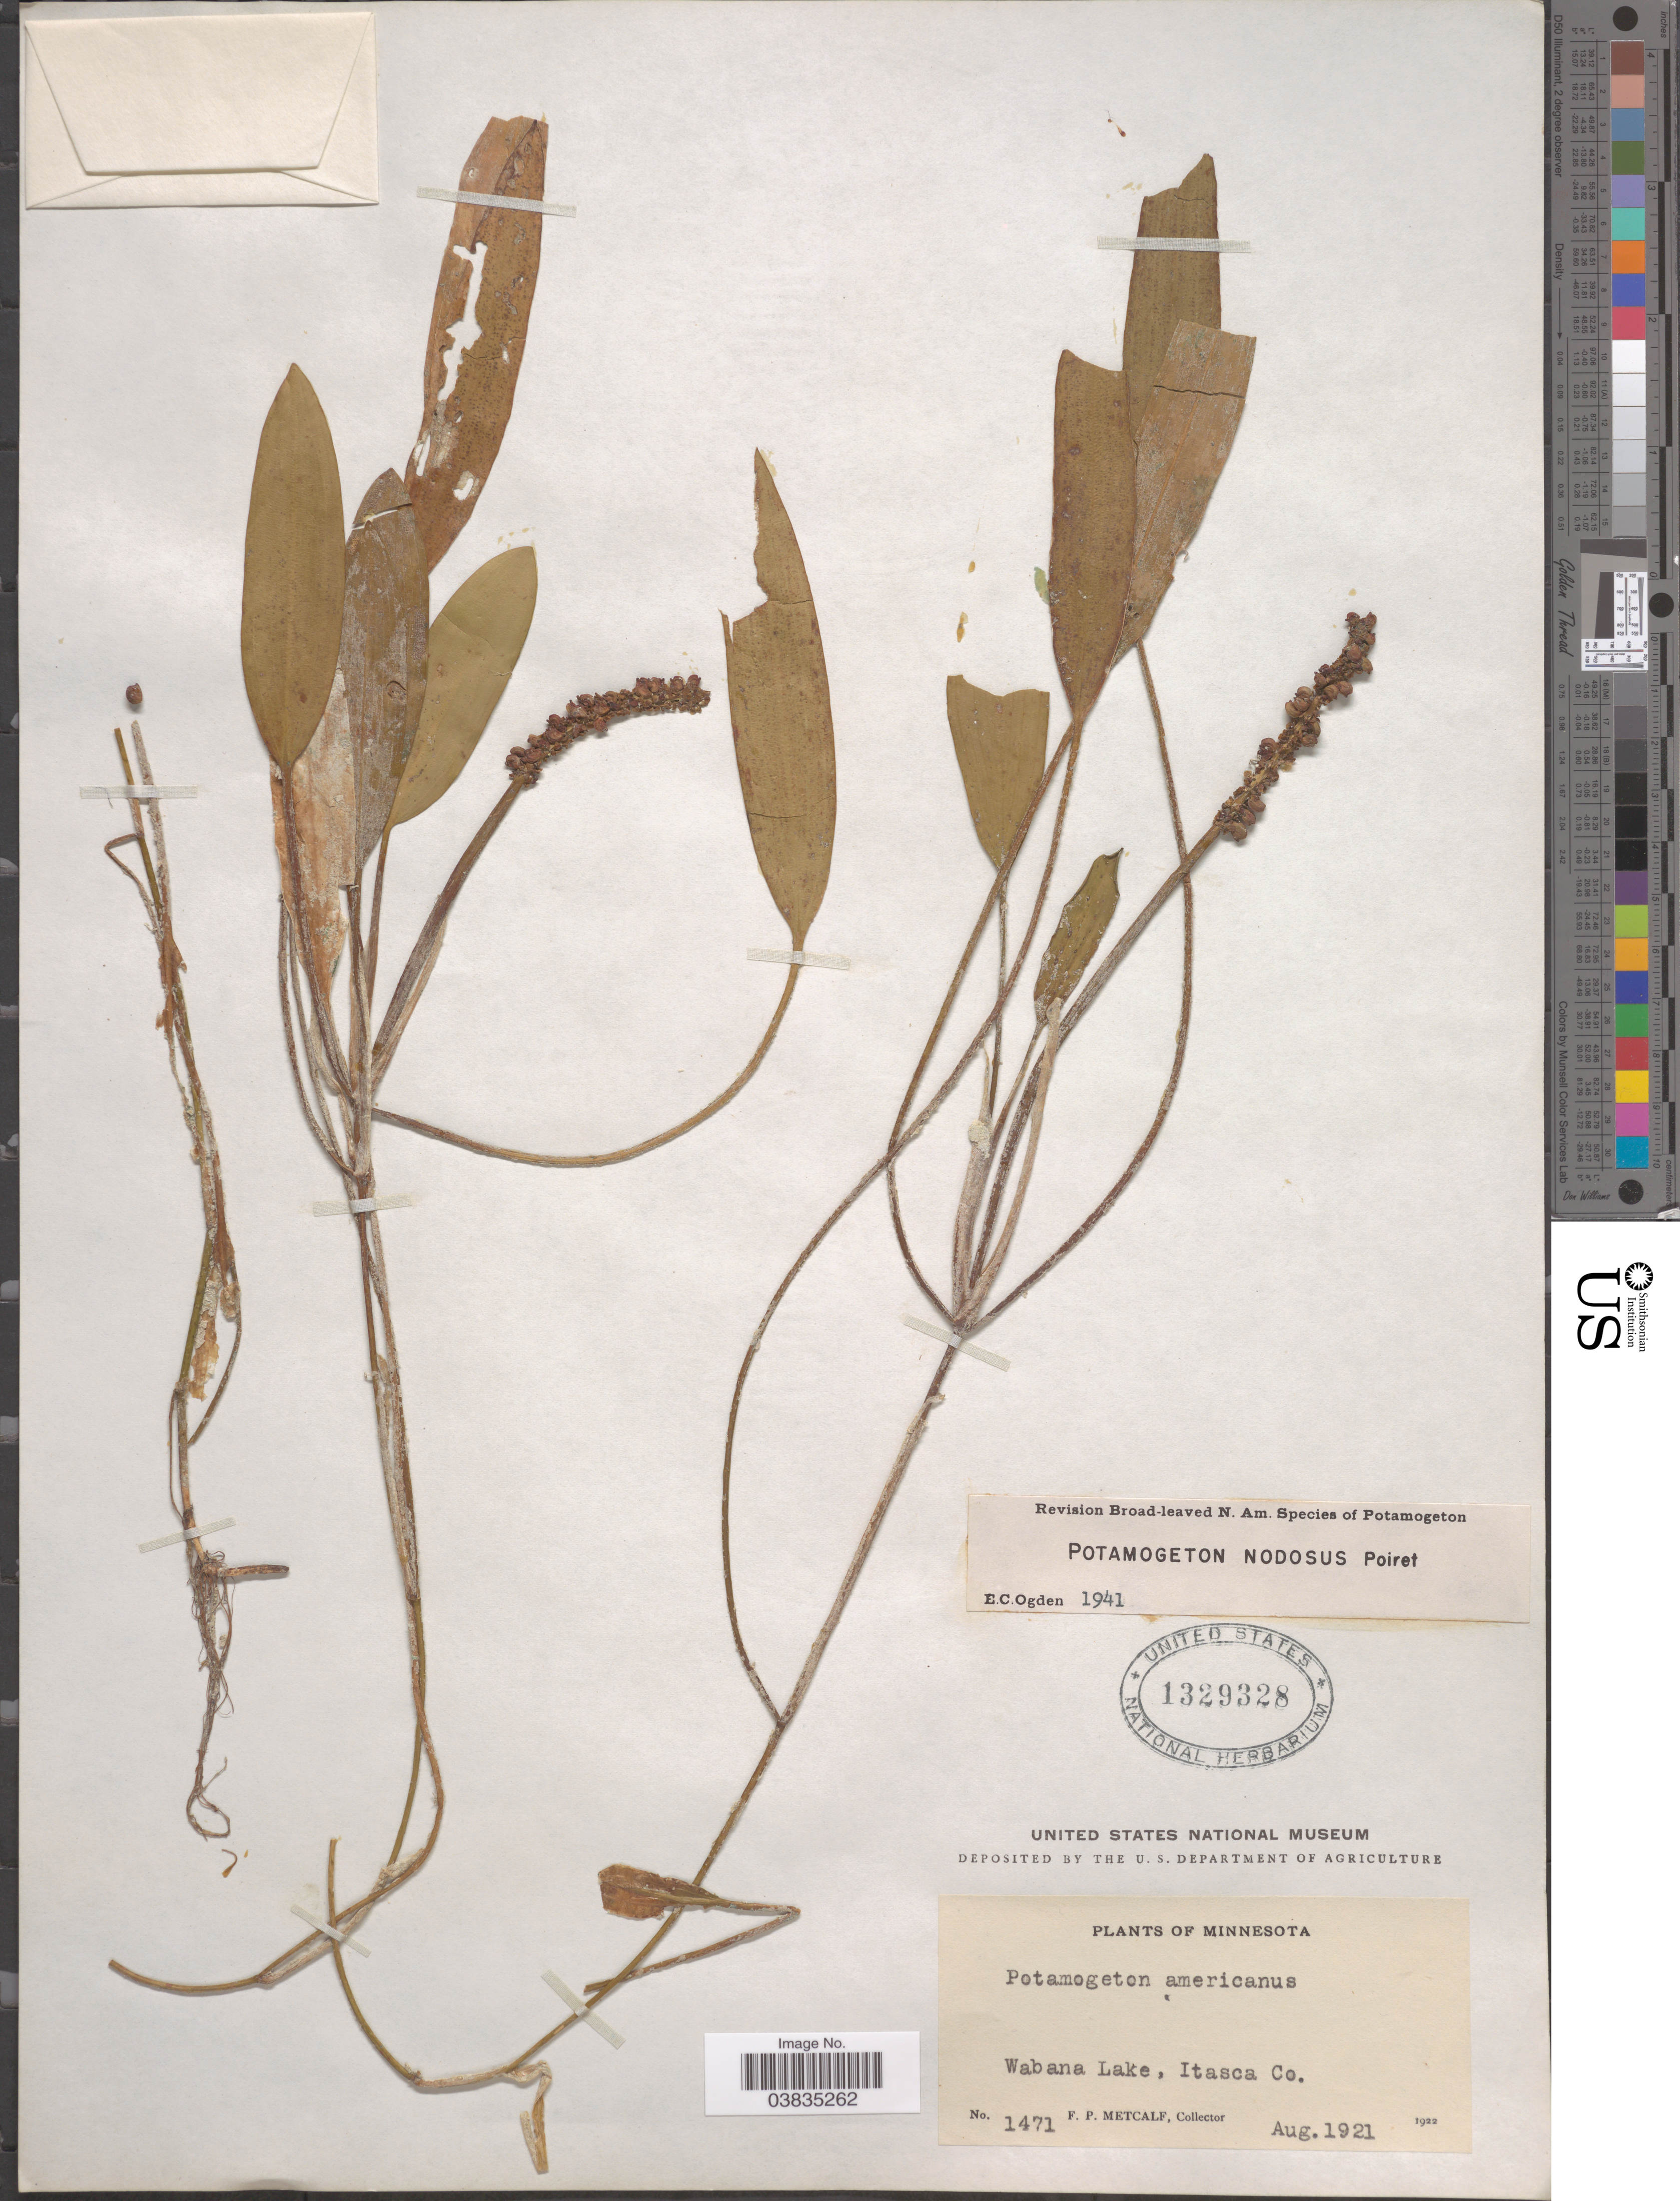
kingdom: Plantae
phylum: Tracheophyta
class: Liliopsida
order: Alismatales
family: Potamogetonaceae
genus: Potamogeton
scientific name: Potamogeton nodosus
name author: Poir.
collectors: F. Metcalf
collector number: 1471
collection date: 1921-08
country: United States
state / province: Minnesota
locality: Wabana Lake, Itasca Co.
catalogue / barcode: US 1329328